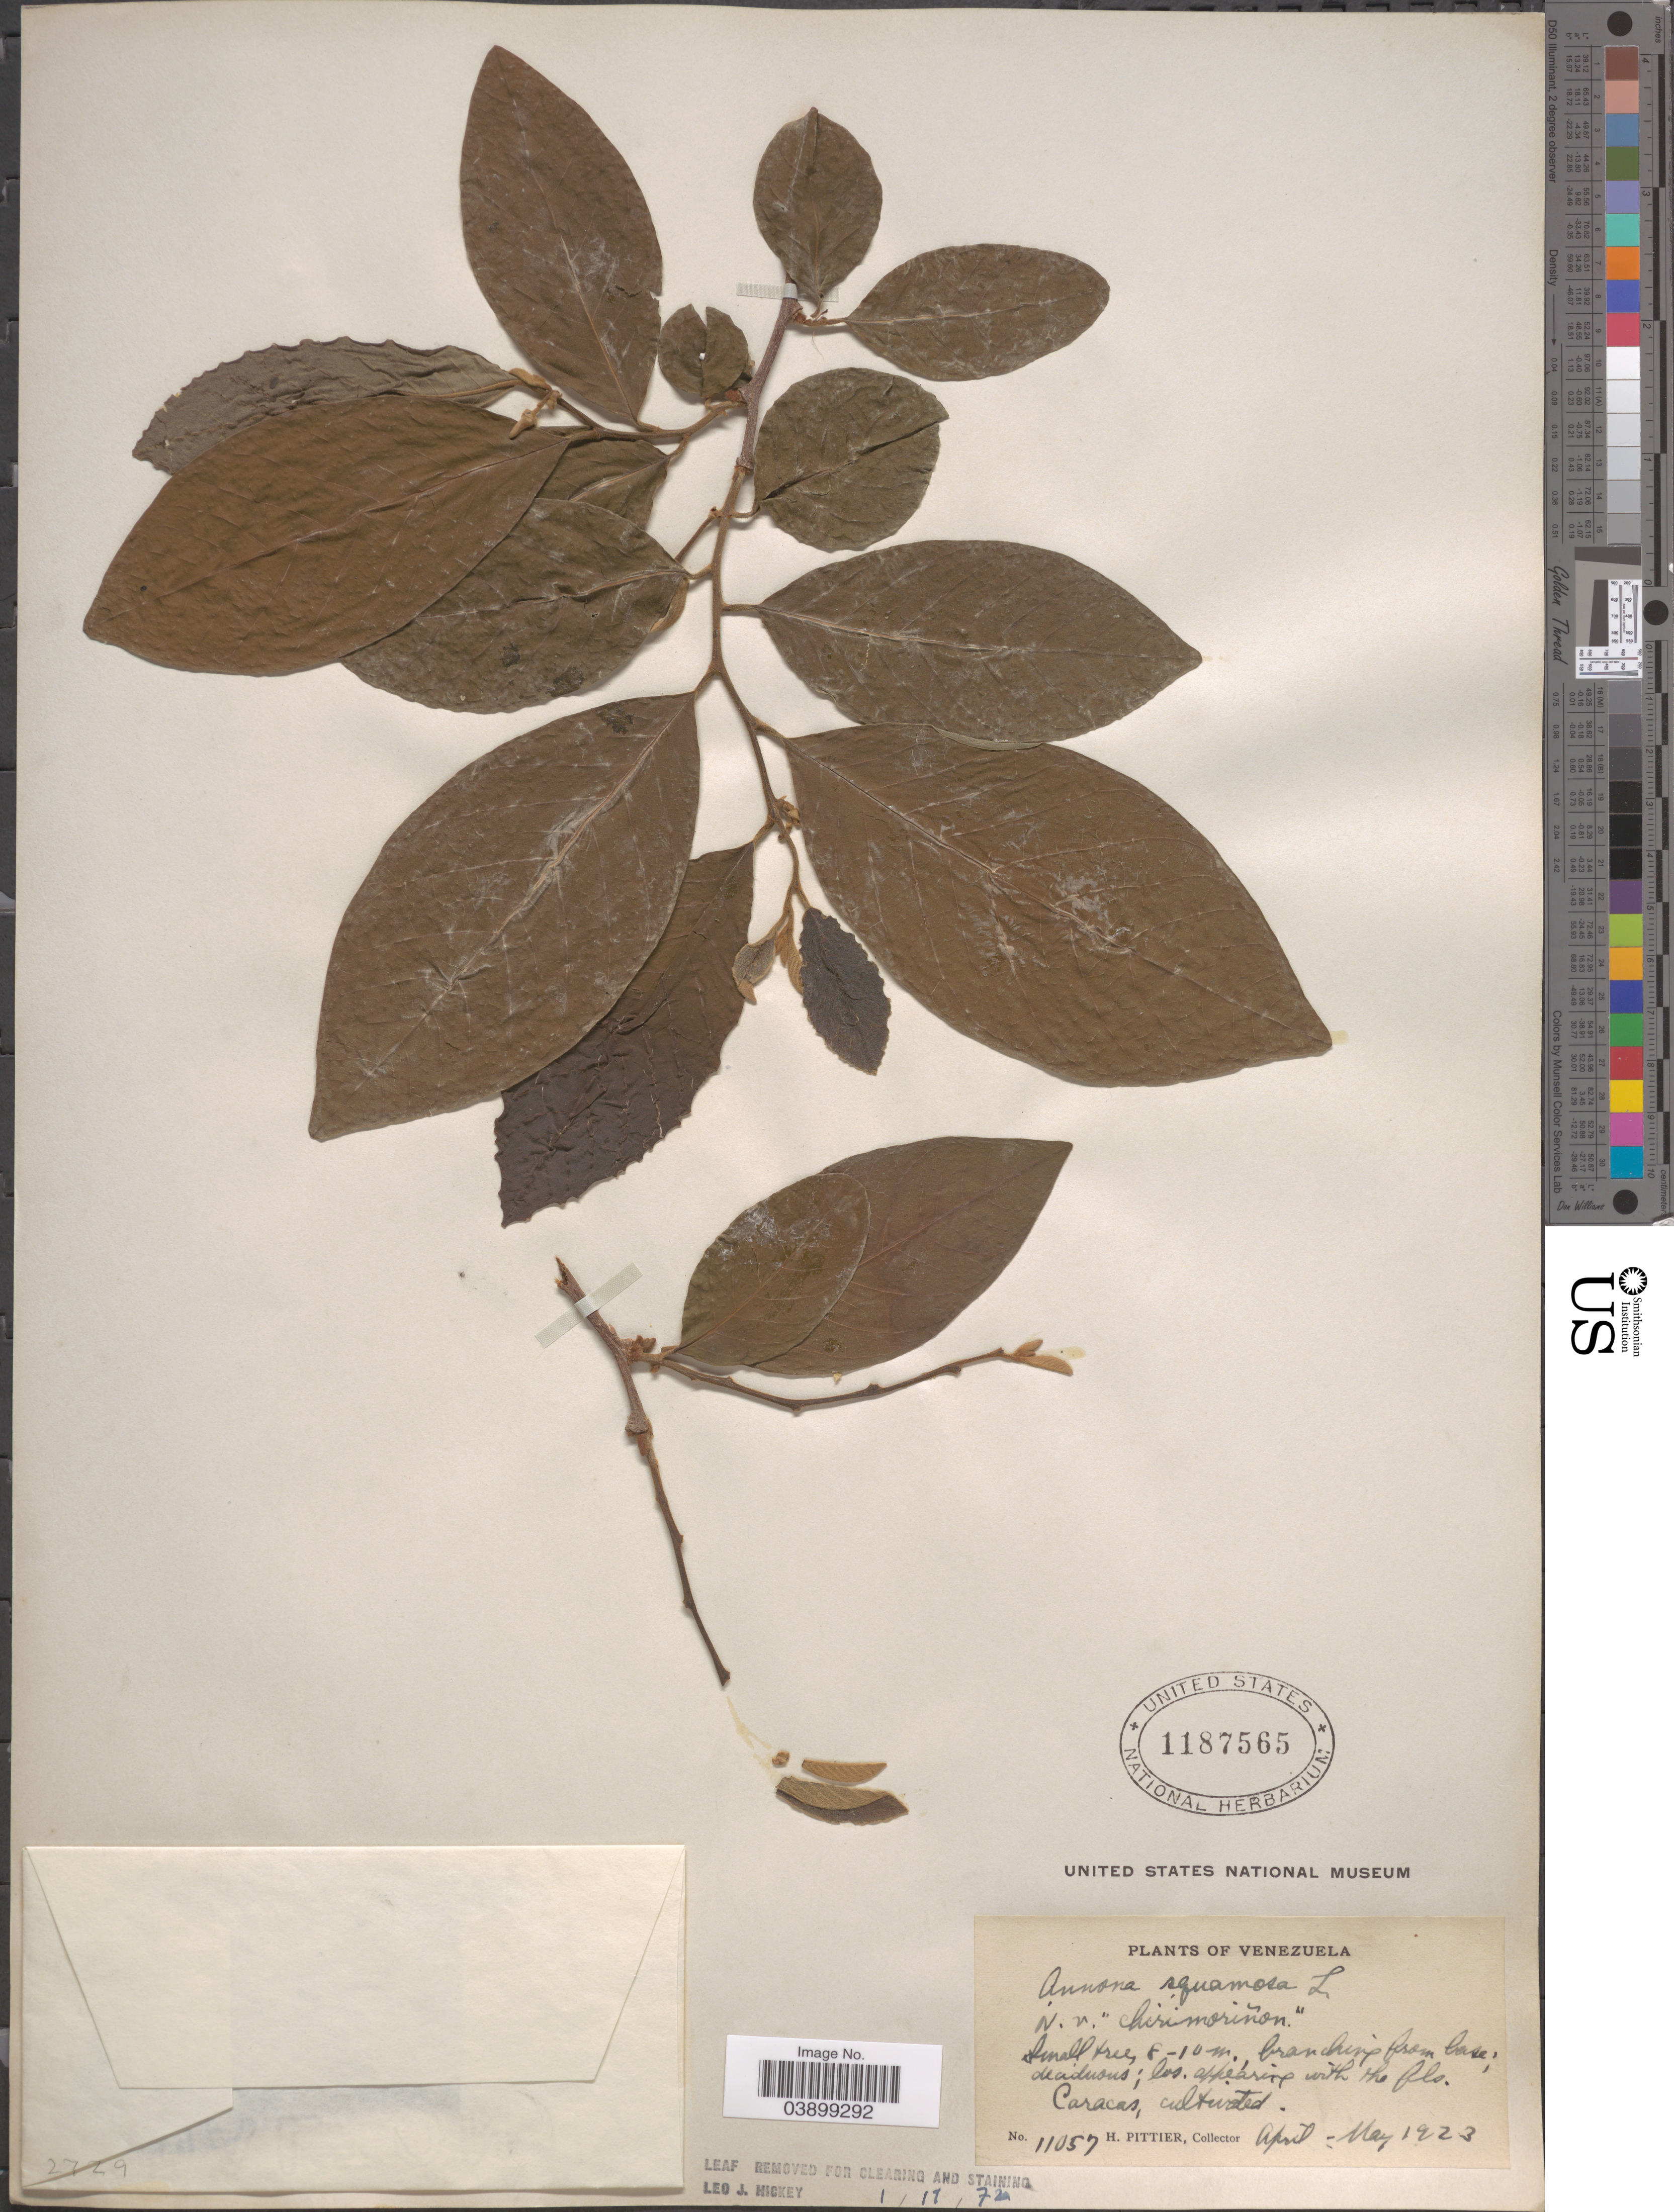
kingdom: Plantae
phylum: Tracheophyta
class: Magnoliopsida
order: Magnoliales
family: Annonaceae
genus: Annona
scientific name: Annona squamosa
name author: L.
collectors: H. F. Pittier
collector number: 11057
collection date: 1923-04/1923-05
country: Venezuela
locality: Caracas.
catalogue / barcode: US 1187565